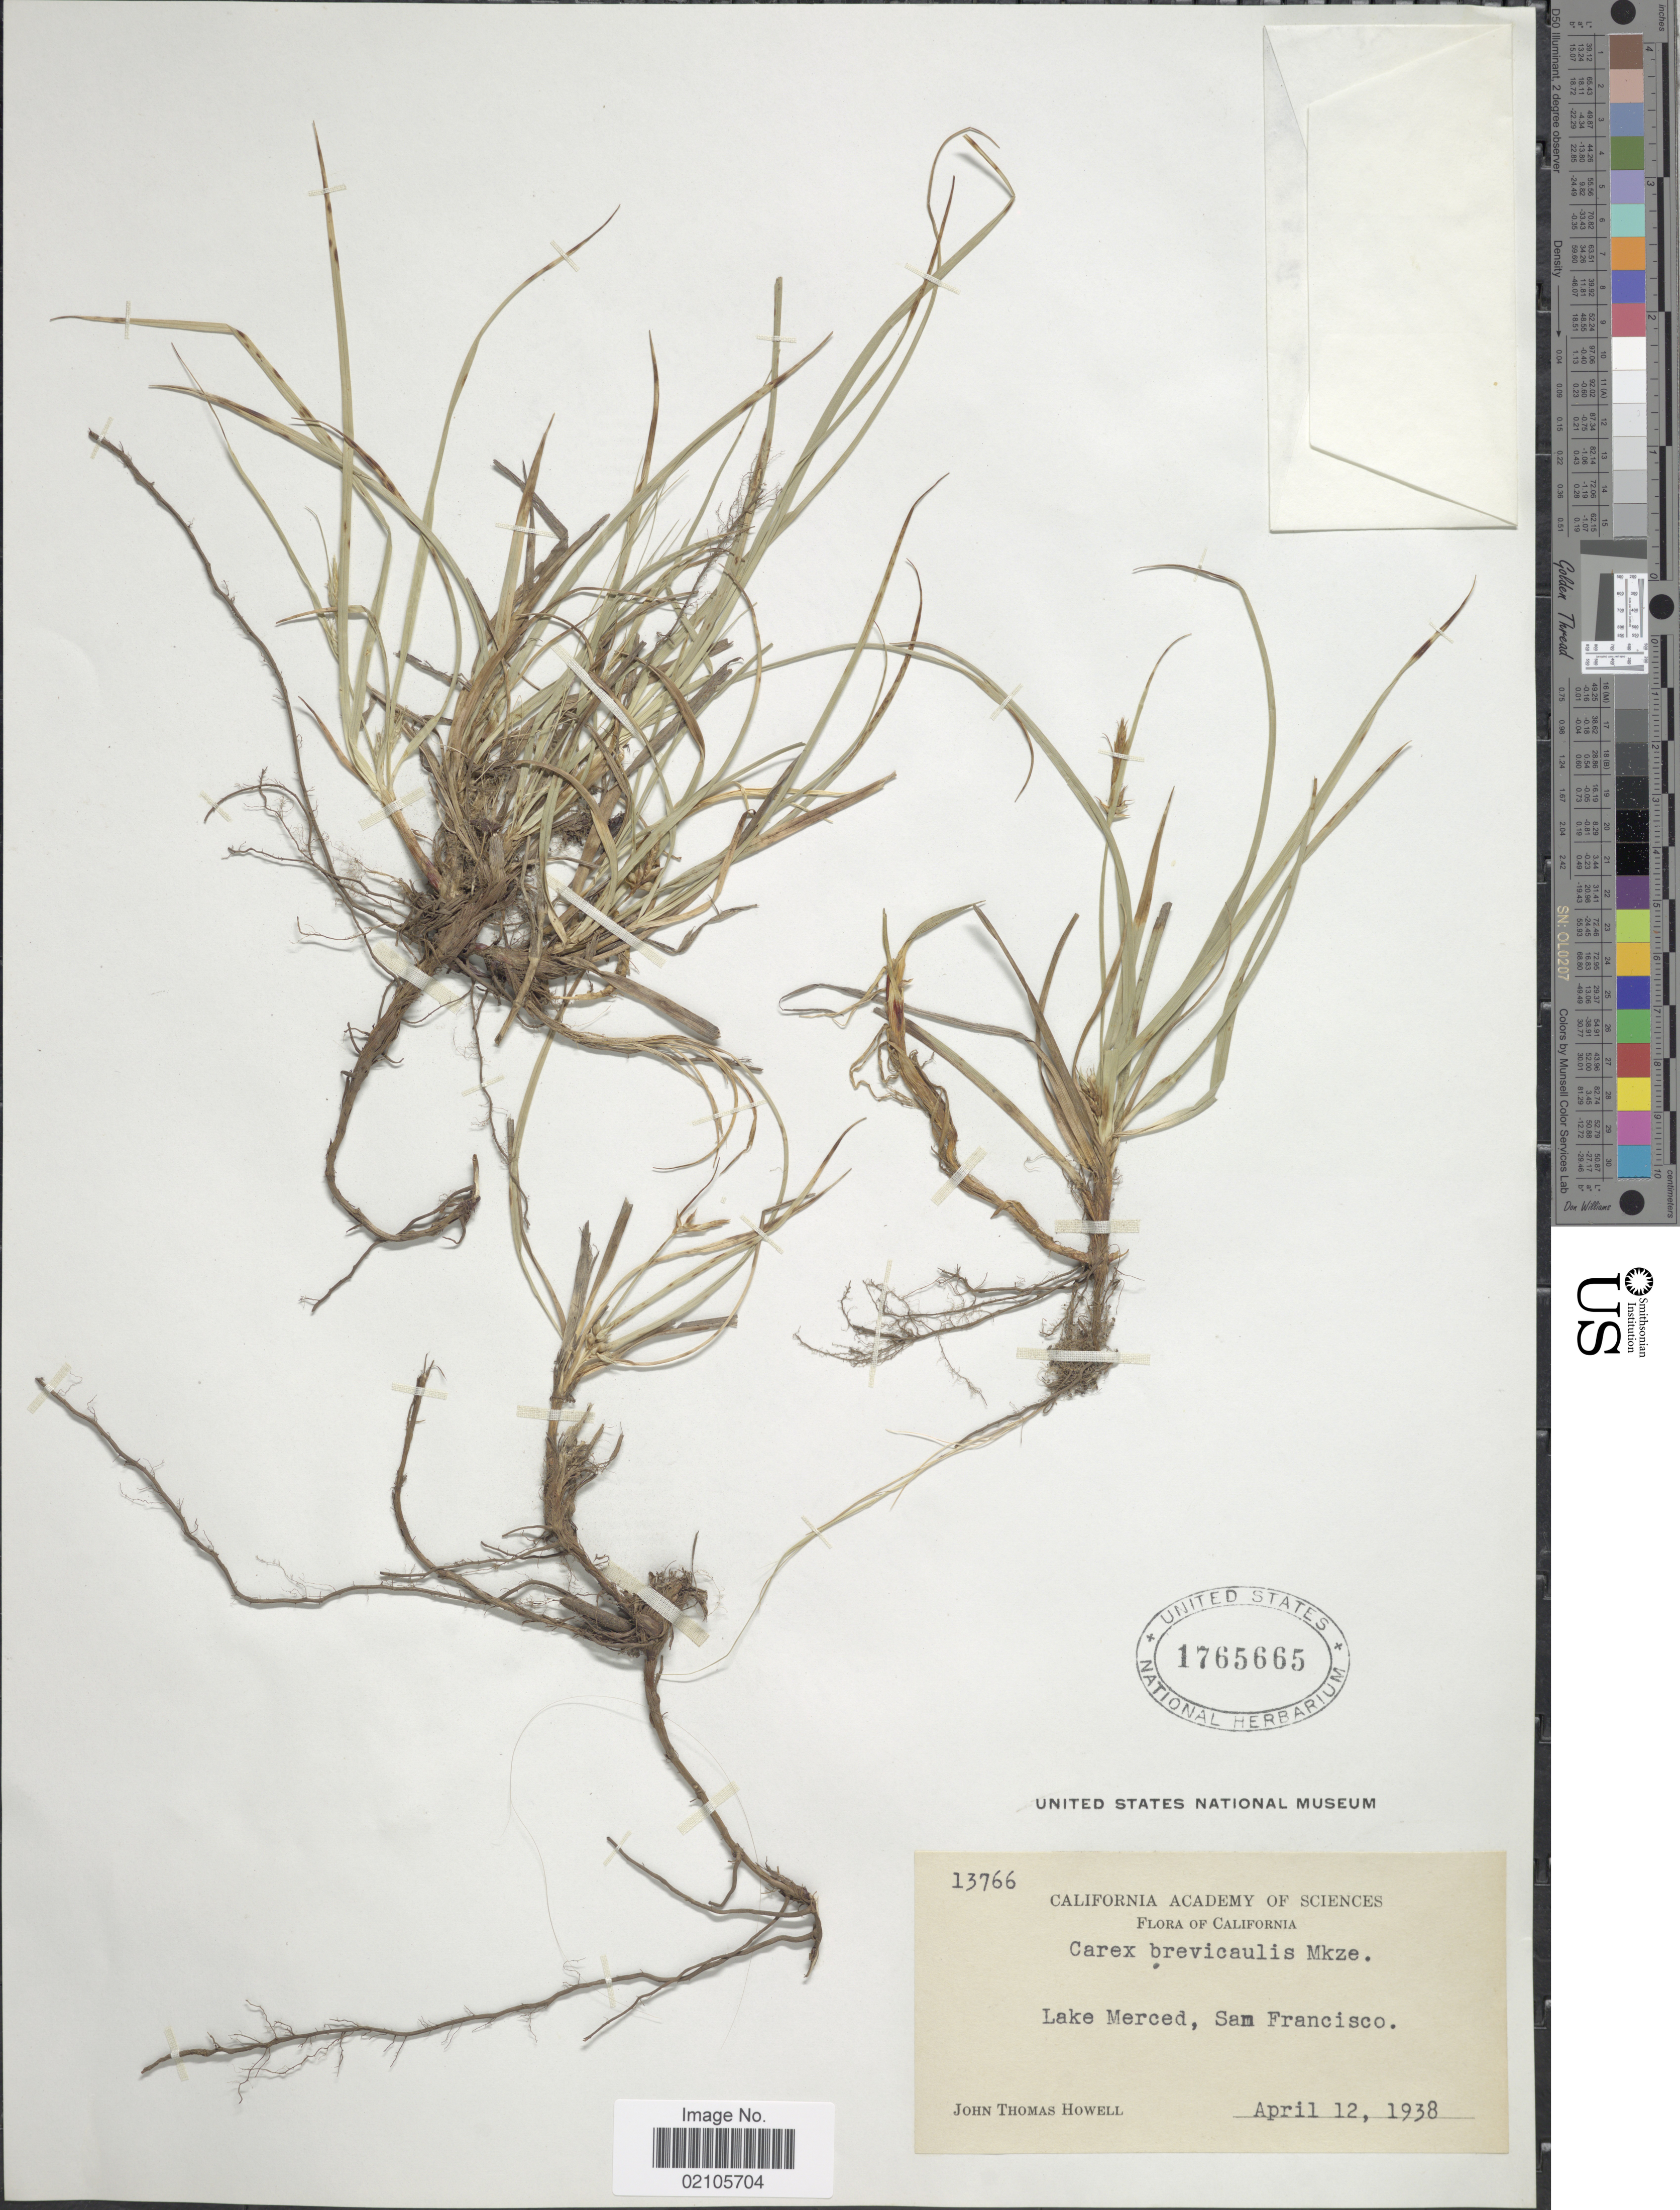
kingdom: Plantae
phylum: Tracheophyta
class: Liliopsida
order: Poales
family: Cyperaceae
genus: Carex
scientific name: Carex brevicaulis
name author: Thouars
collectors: J. T. Howell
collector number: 13766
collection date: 1938-04-12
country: United States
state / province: California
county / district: San Francisco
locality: Lake Merced, San Francisco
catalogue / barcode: US 1765665